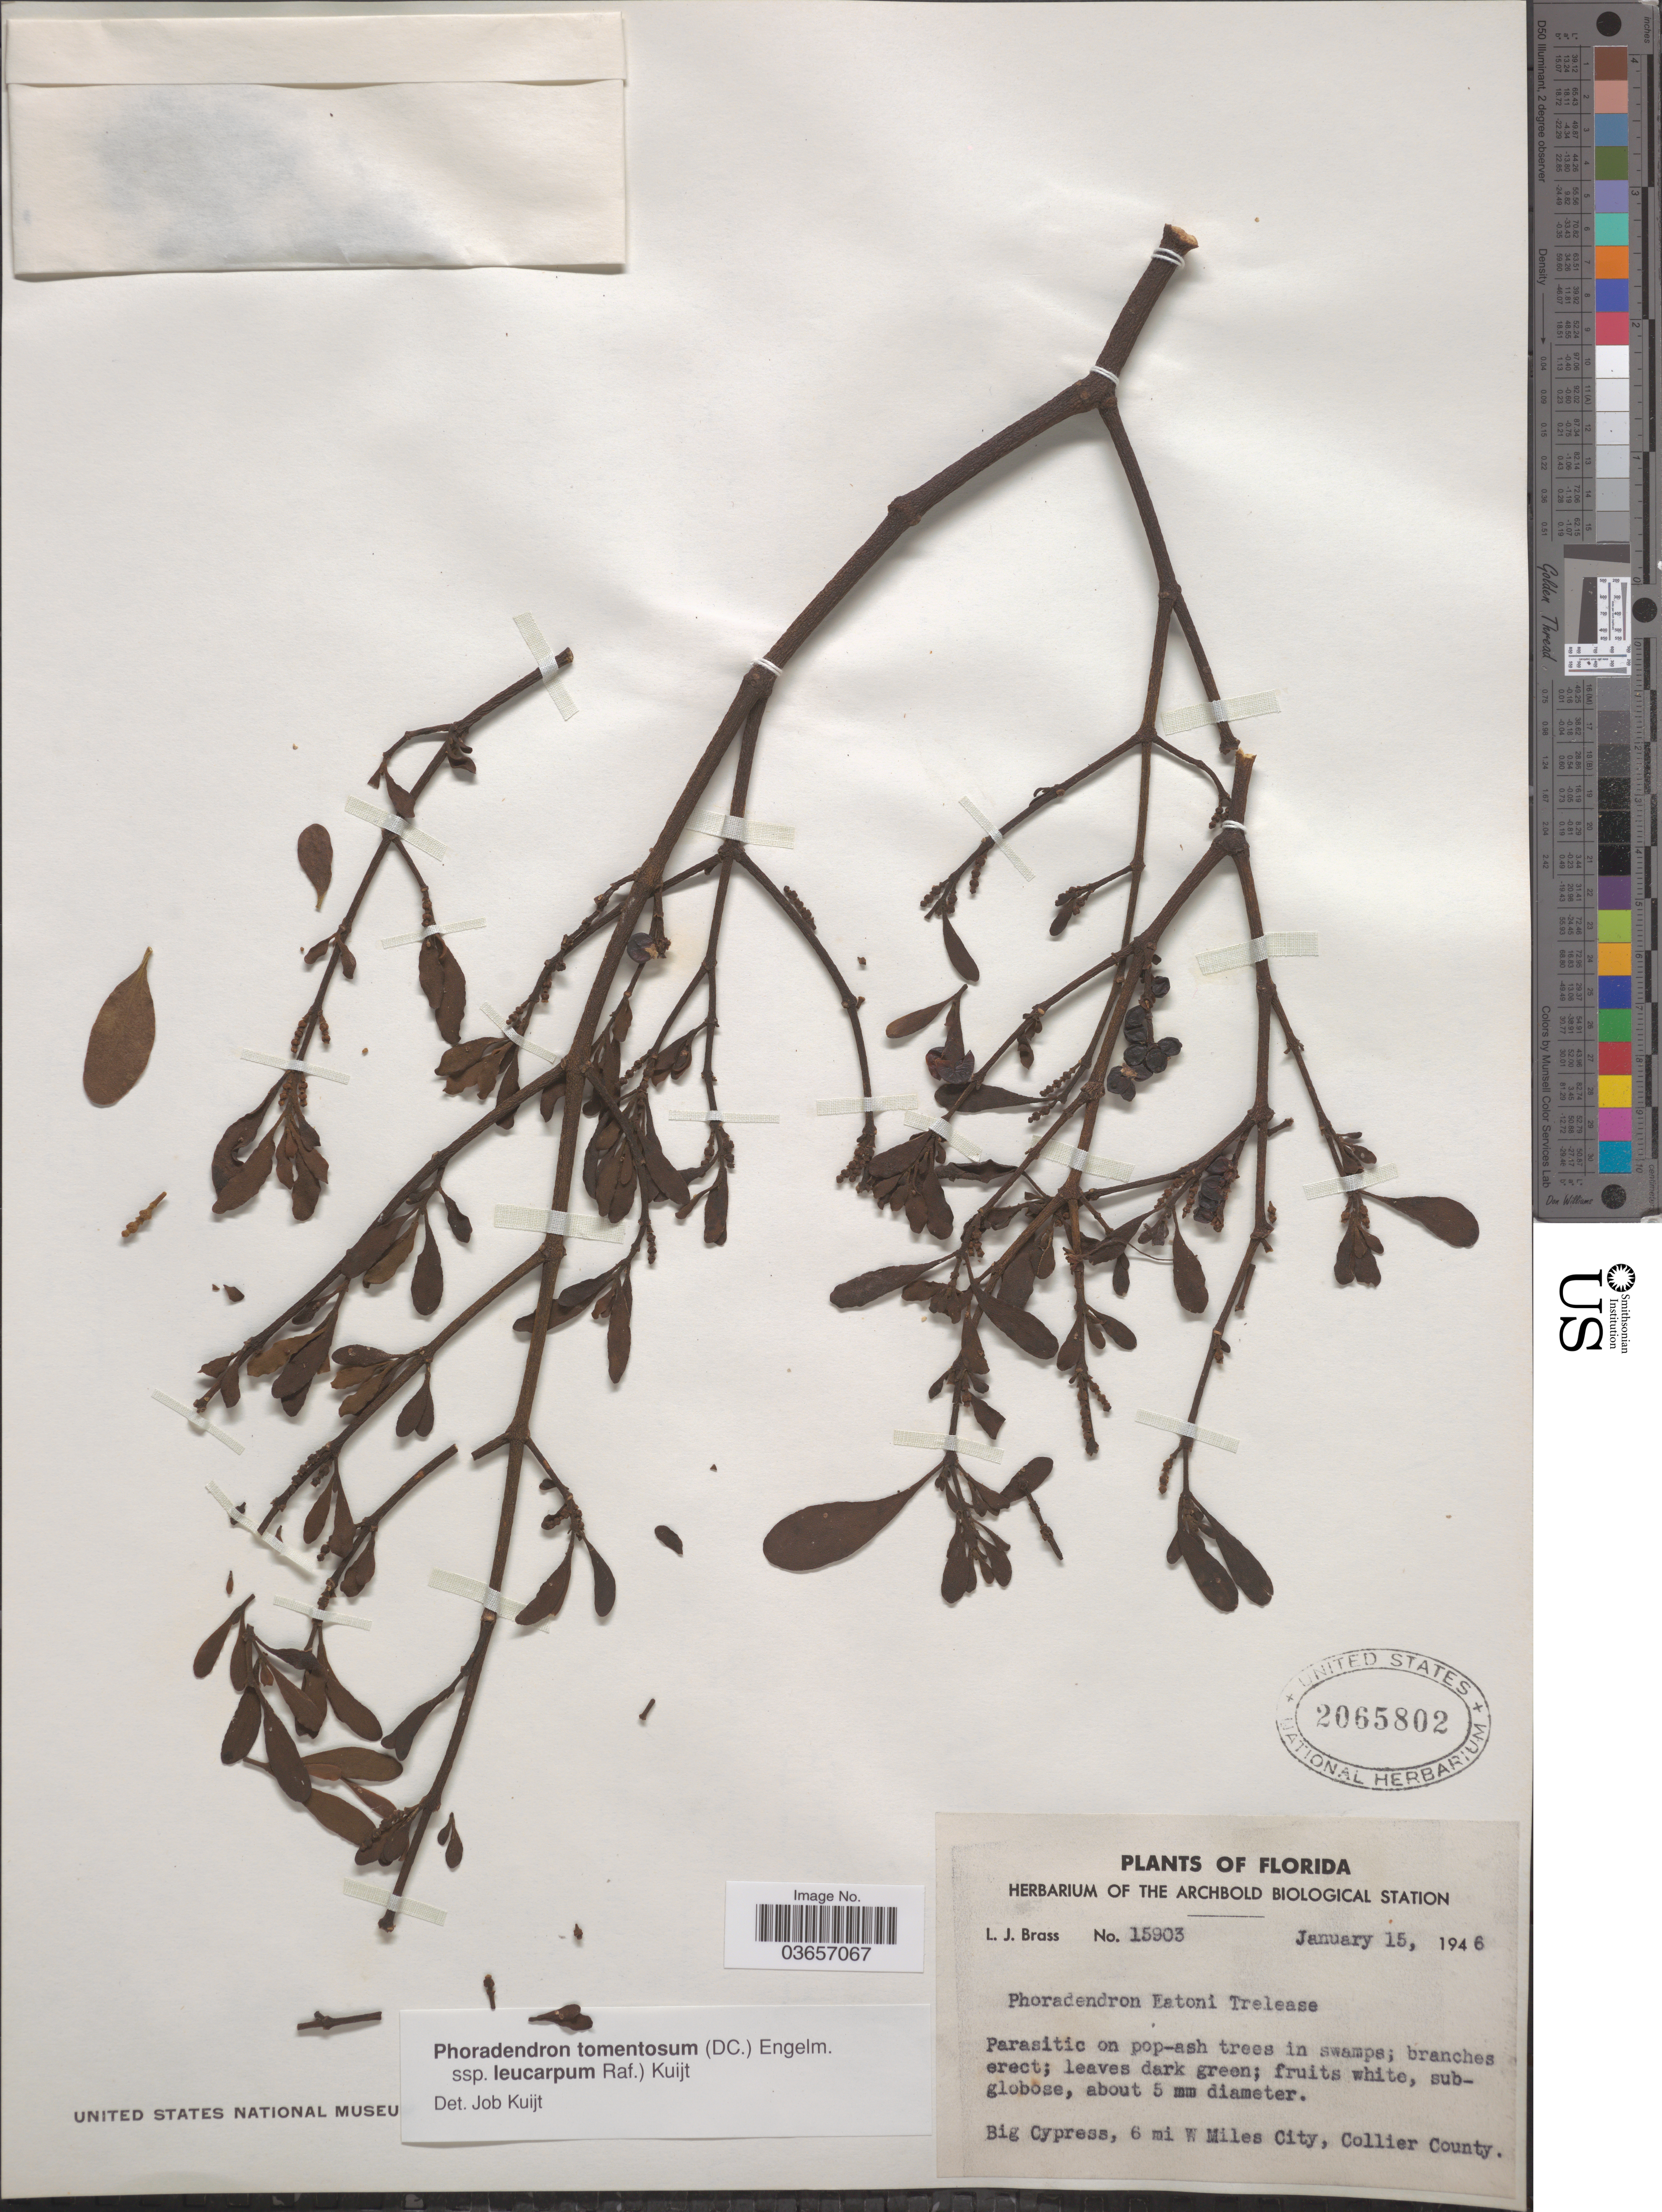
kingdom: Plantae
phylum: Tracheophyta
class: Magnoliopsida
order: Santalales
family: Viscaceae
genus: Phoradendron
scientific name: Phoradendron tomentosum subsp. leucarpum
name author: DC.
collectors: L. J. Brass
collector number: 15903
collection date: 1946-01-15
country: United States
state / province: Florida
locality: Big Cypress, 6 mi W Miles City, Collier County.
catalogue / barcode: US 2065802